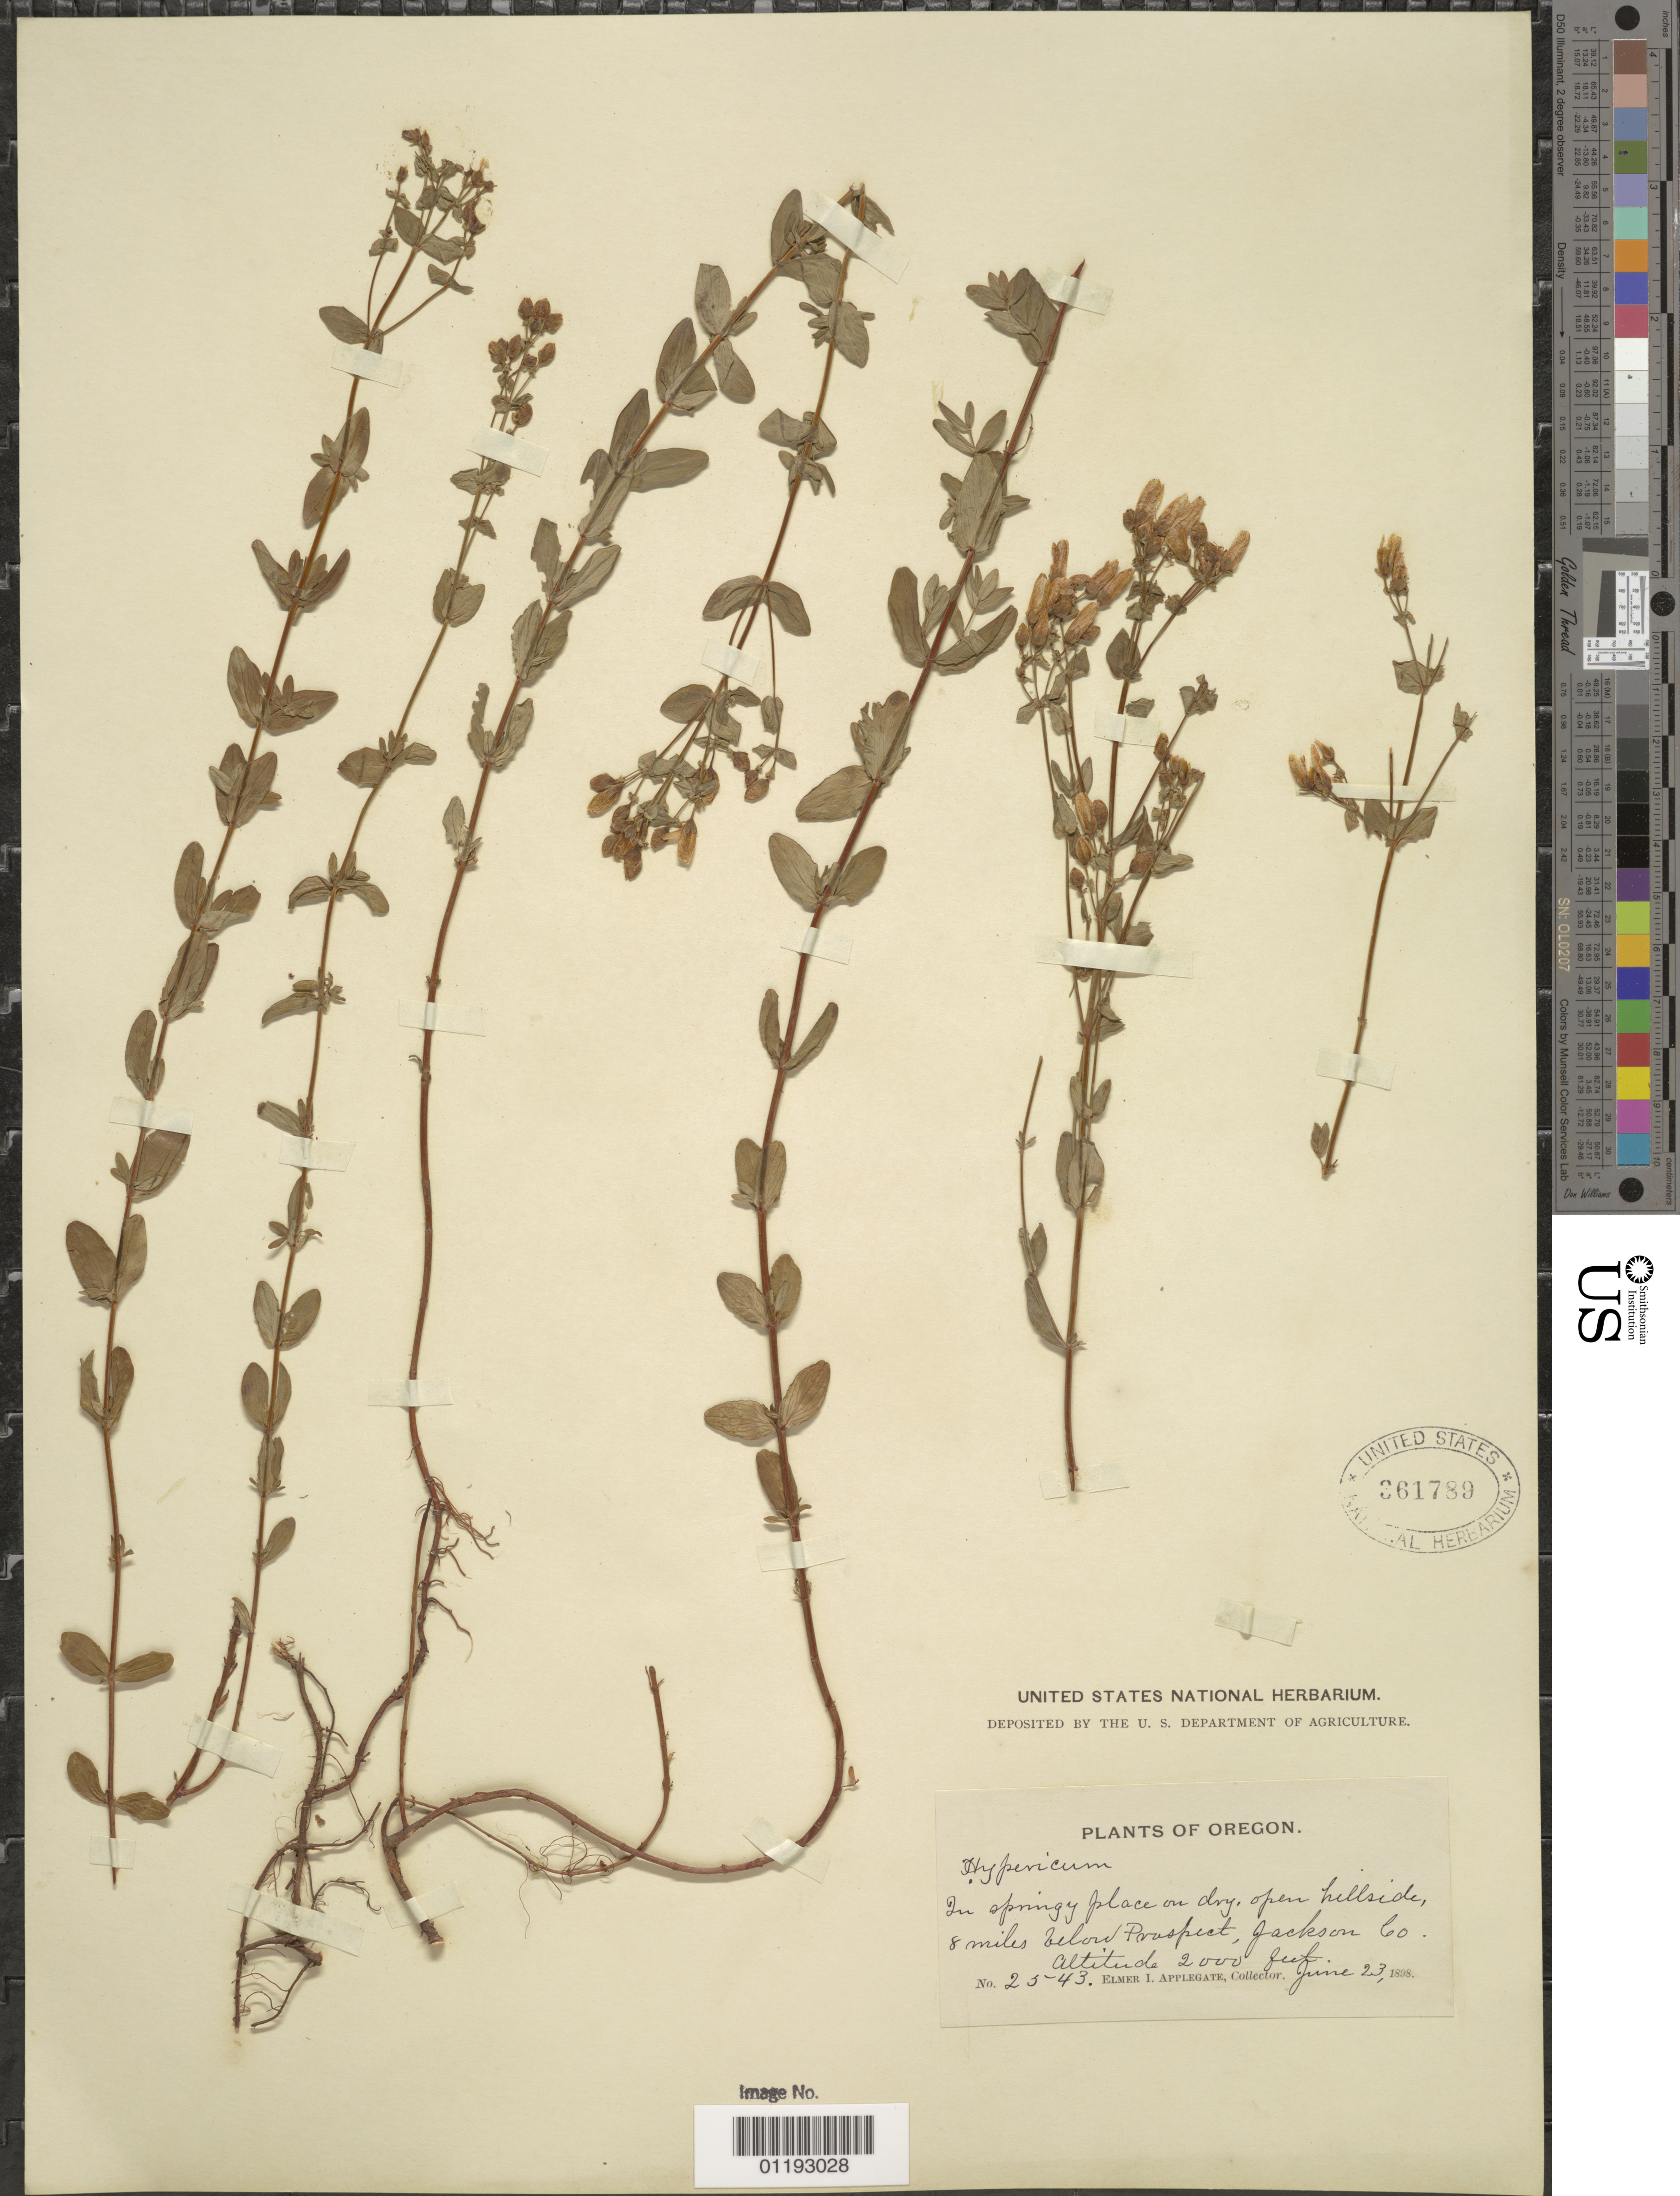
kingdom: Plantae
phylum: Tracheophyta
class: Magnoliopsida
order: Malpighiales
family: Hypericaceae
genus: Hypericum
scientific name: Hypericum scouleri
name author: Hook.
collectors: E. I. Applegate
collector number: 2543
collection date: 1898-06-23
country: United States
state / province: Oregon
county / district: Jackson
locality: In springy place on dry, open hillside, 8 miles below Prospect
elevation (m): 610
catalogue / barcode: US 361789